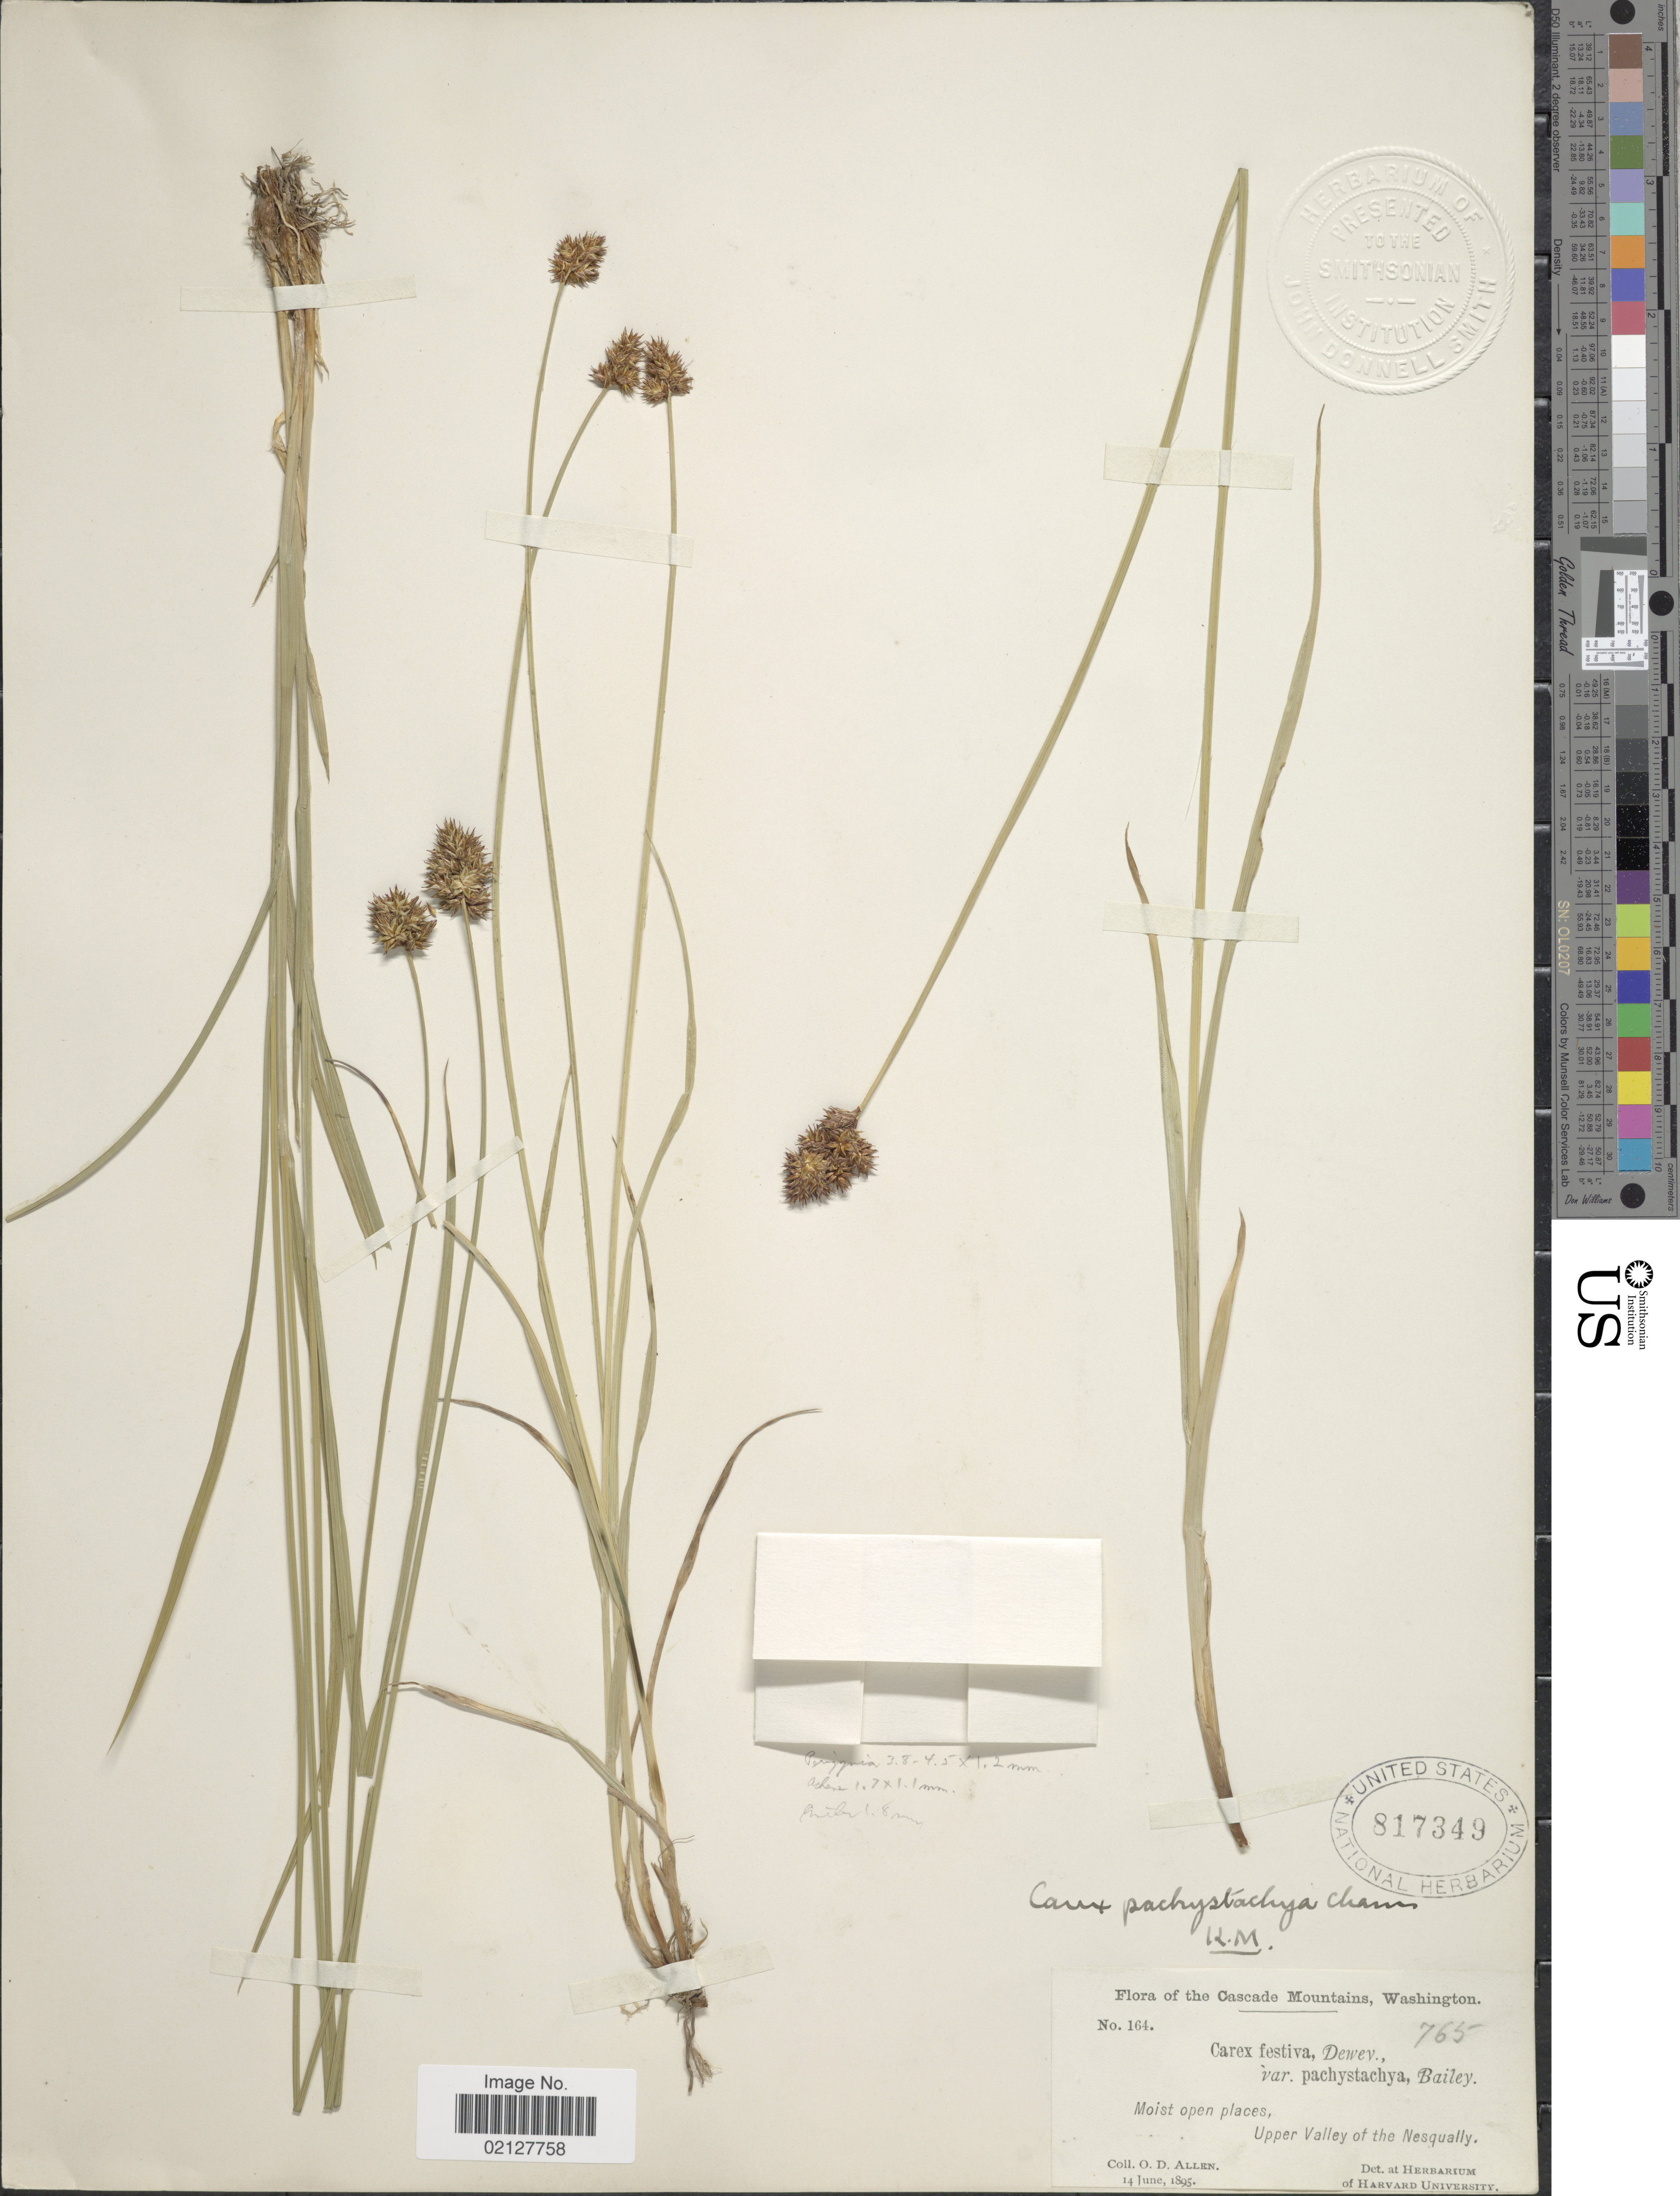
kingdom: Plantae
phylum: Tracheophyta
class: Liliopsida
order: Poales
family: Cyperaceae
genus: Carex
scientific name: Carex pachystachya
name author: Cham. ex Steud.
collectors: O. D. Allen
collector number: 164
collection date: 1895-06-14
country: United States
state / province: Washington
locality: Cascade Mountains, Upper Valley of the Nesqually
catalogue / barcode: US 817349